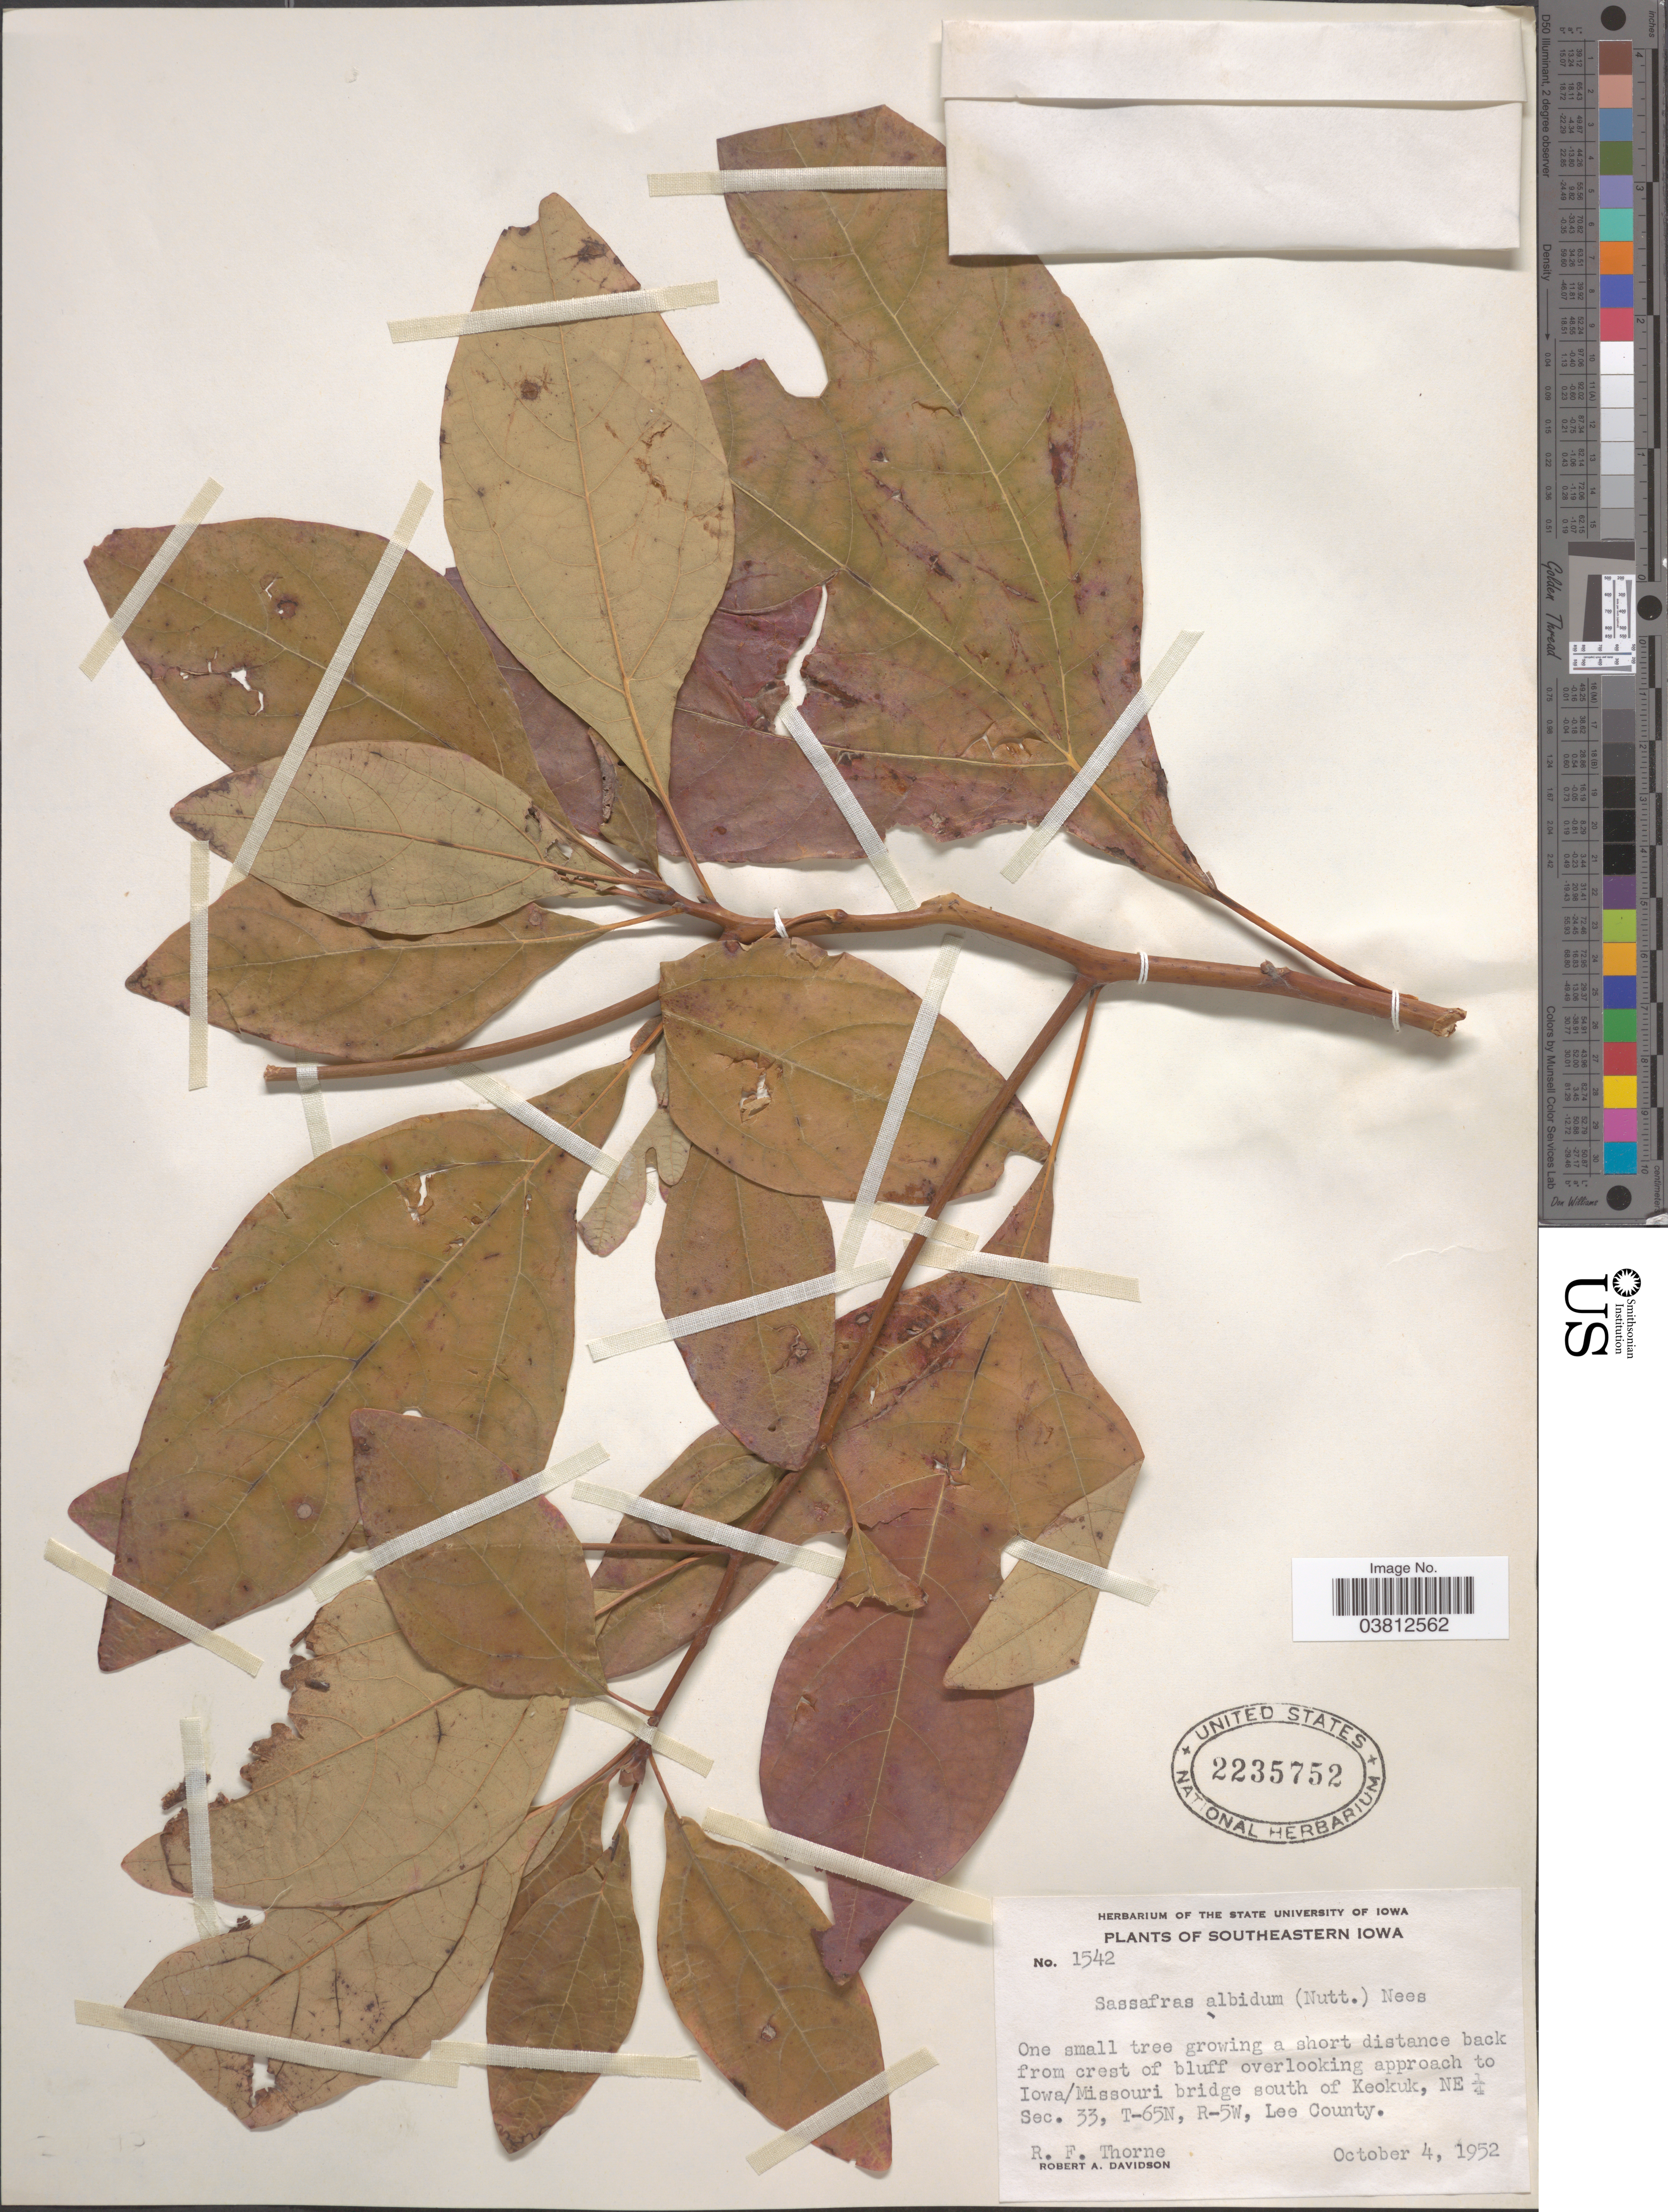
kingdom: Plantae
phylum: Tracheophyta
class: Magnoliopsida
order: Laurales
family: Lauraceae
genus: Sassafras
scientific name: Sassafras albidum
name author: (Nutt.) Nees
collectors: R. Thorne & R. A. Davidson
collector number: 1542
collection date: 1952-10-04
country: United States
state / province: Iowa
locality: Southeastern Iowa. One small tree growing a short distance back from crest of bluff overlooking approach to Iowa/Missouri bridge south of Keokuk, NE ¼ Sec. 33, T-65N, R-5W, Lee County.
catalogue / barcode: US 235752